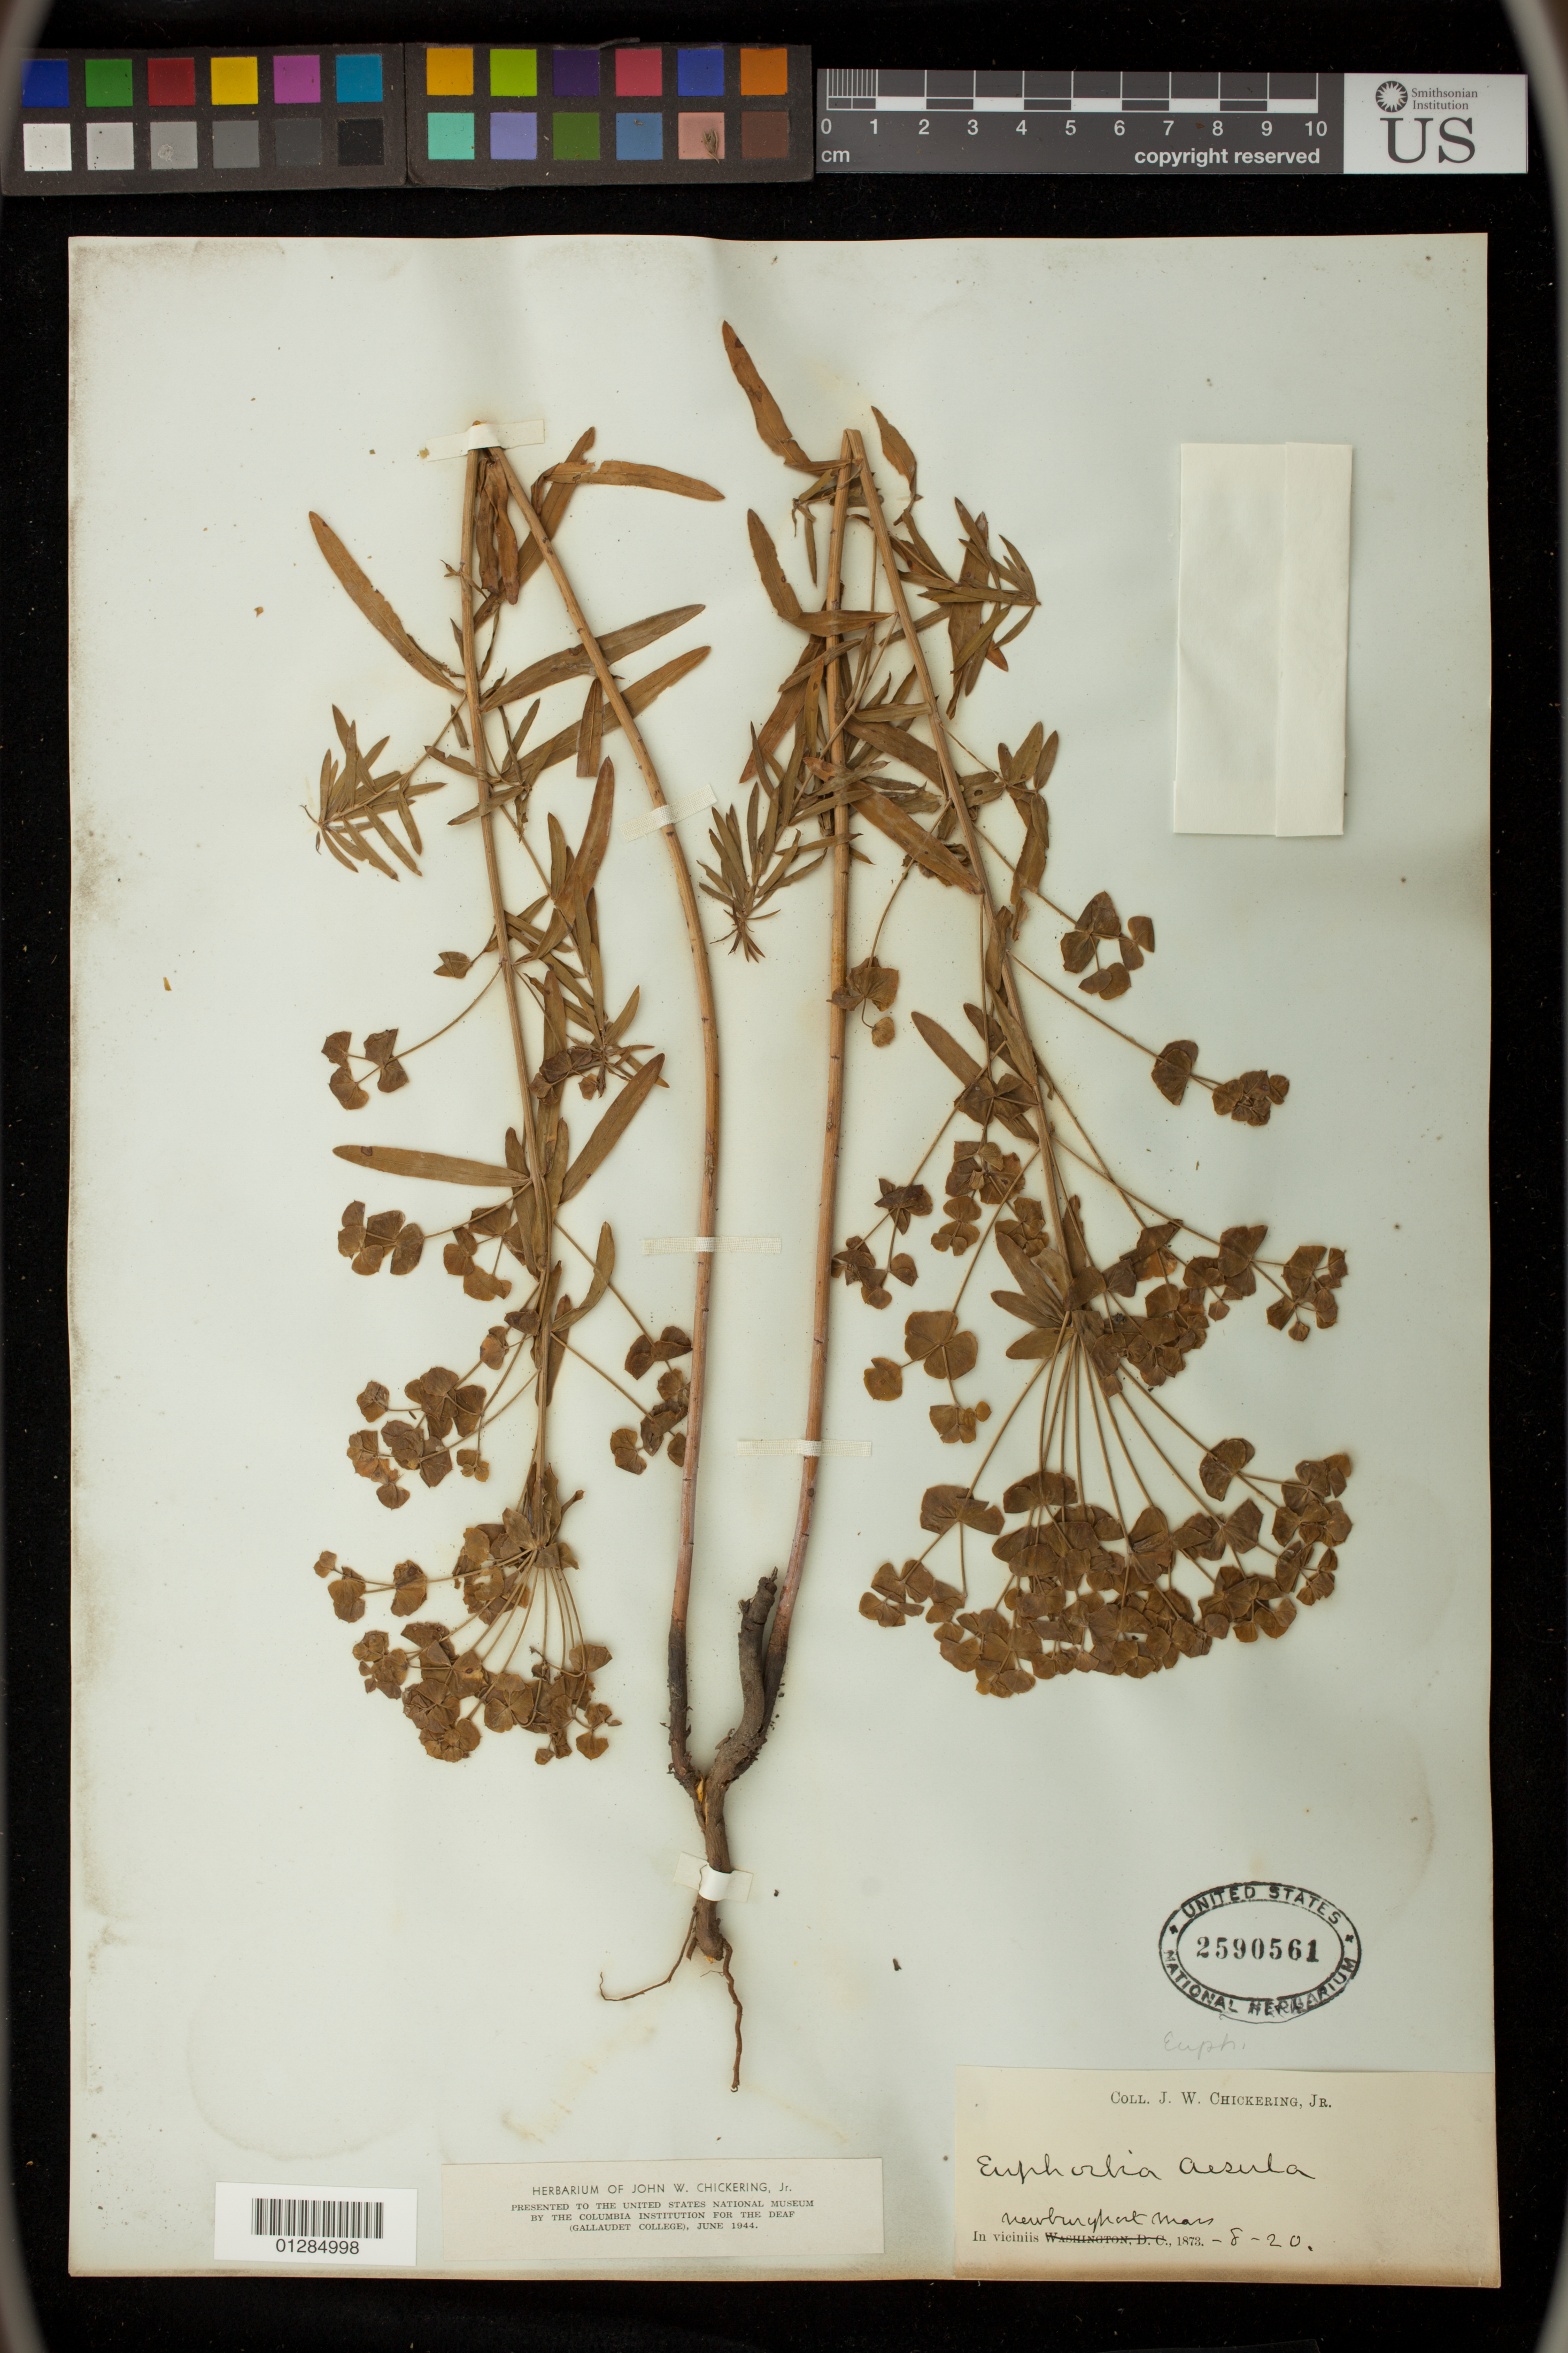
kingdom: Plantae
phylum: Tracheophyta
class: Magnoliopsida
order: Malpighiales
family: Euphorbiaceae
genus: Euphorbia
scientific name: Euphorbia esula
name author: L.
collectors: J. Chickering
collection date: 1873-08-20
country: United States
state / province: Massachusetts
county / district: Essex county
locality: In viciniis Newburyport Mass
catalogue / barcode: US 2590561